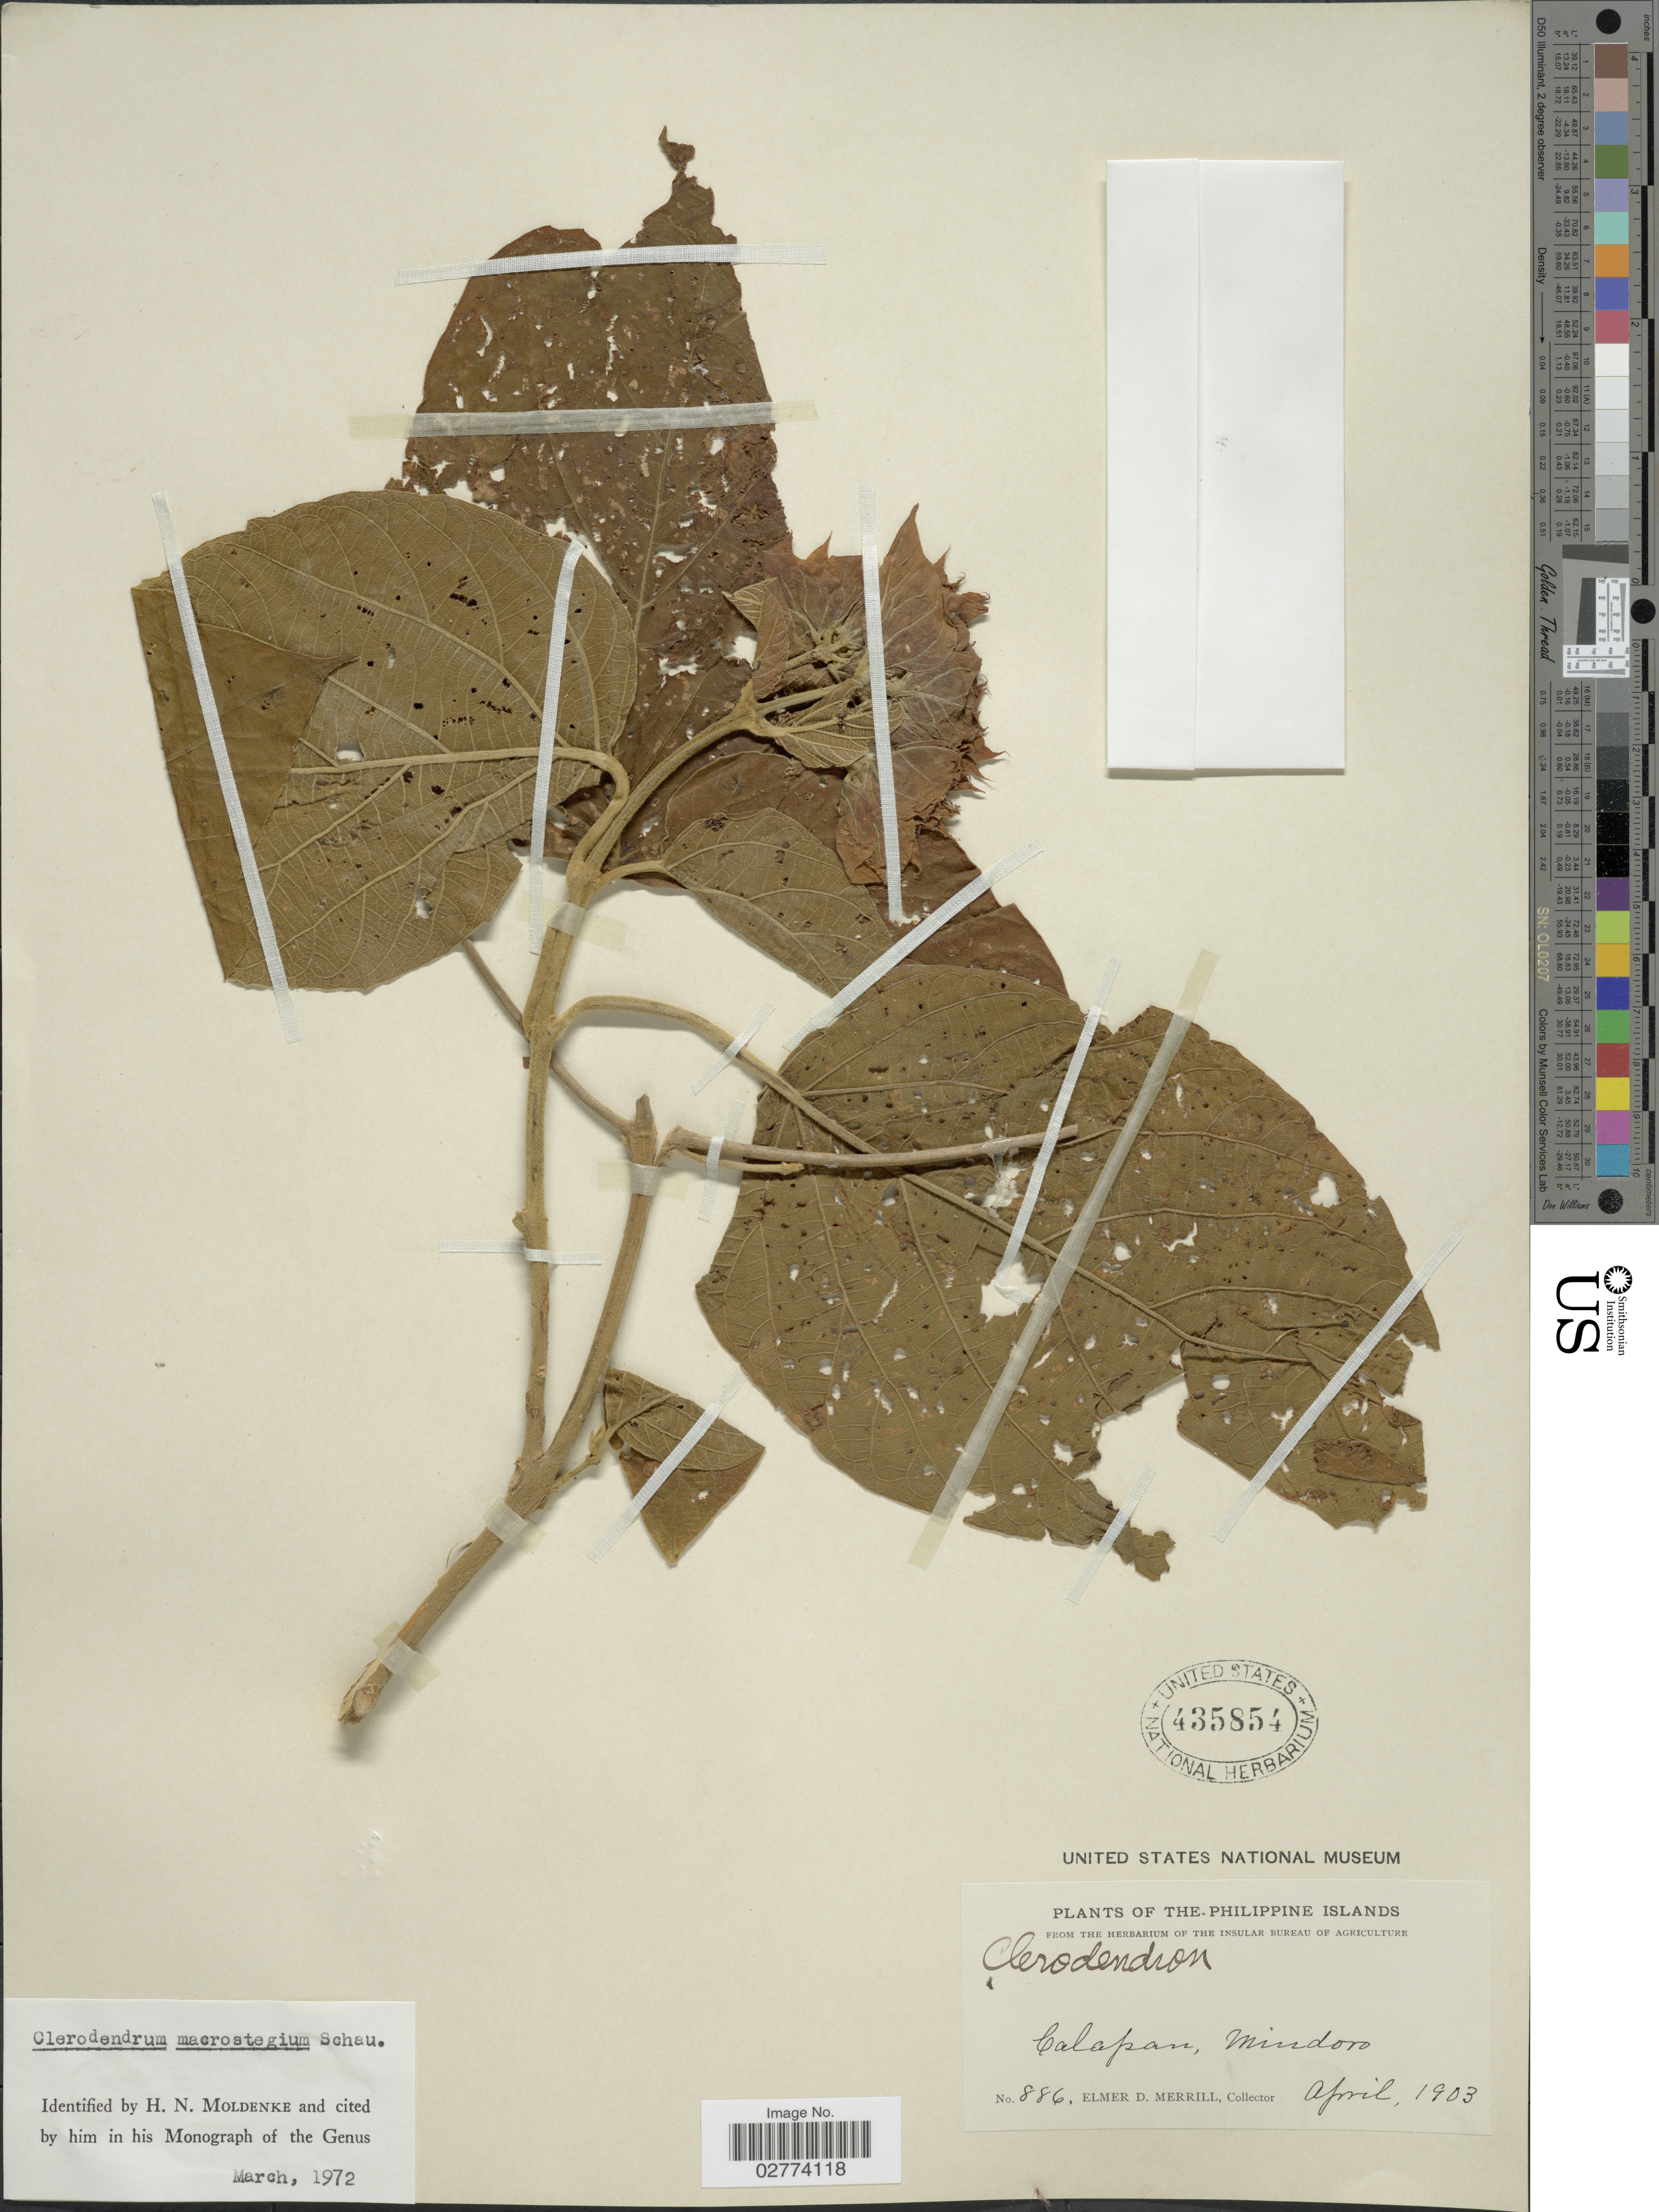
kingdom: Plantae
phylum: Tracheophyta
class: Magnoliopsida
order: Lamiales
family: Lamiaceae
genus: Clerodendrum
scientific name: Clerodendrum macrostegium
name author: Schauer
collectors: E. D. Merrill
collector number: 886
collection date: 1903-04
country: Philippines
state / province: Mimaropa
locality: Calapan, Mindoro.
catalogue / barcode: US 435854